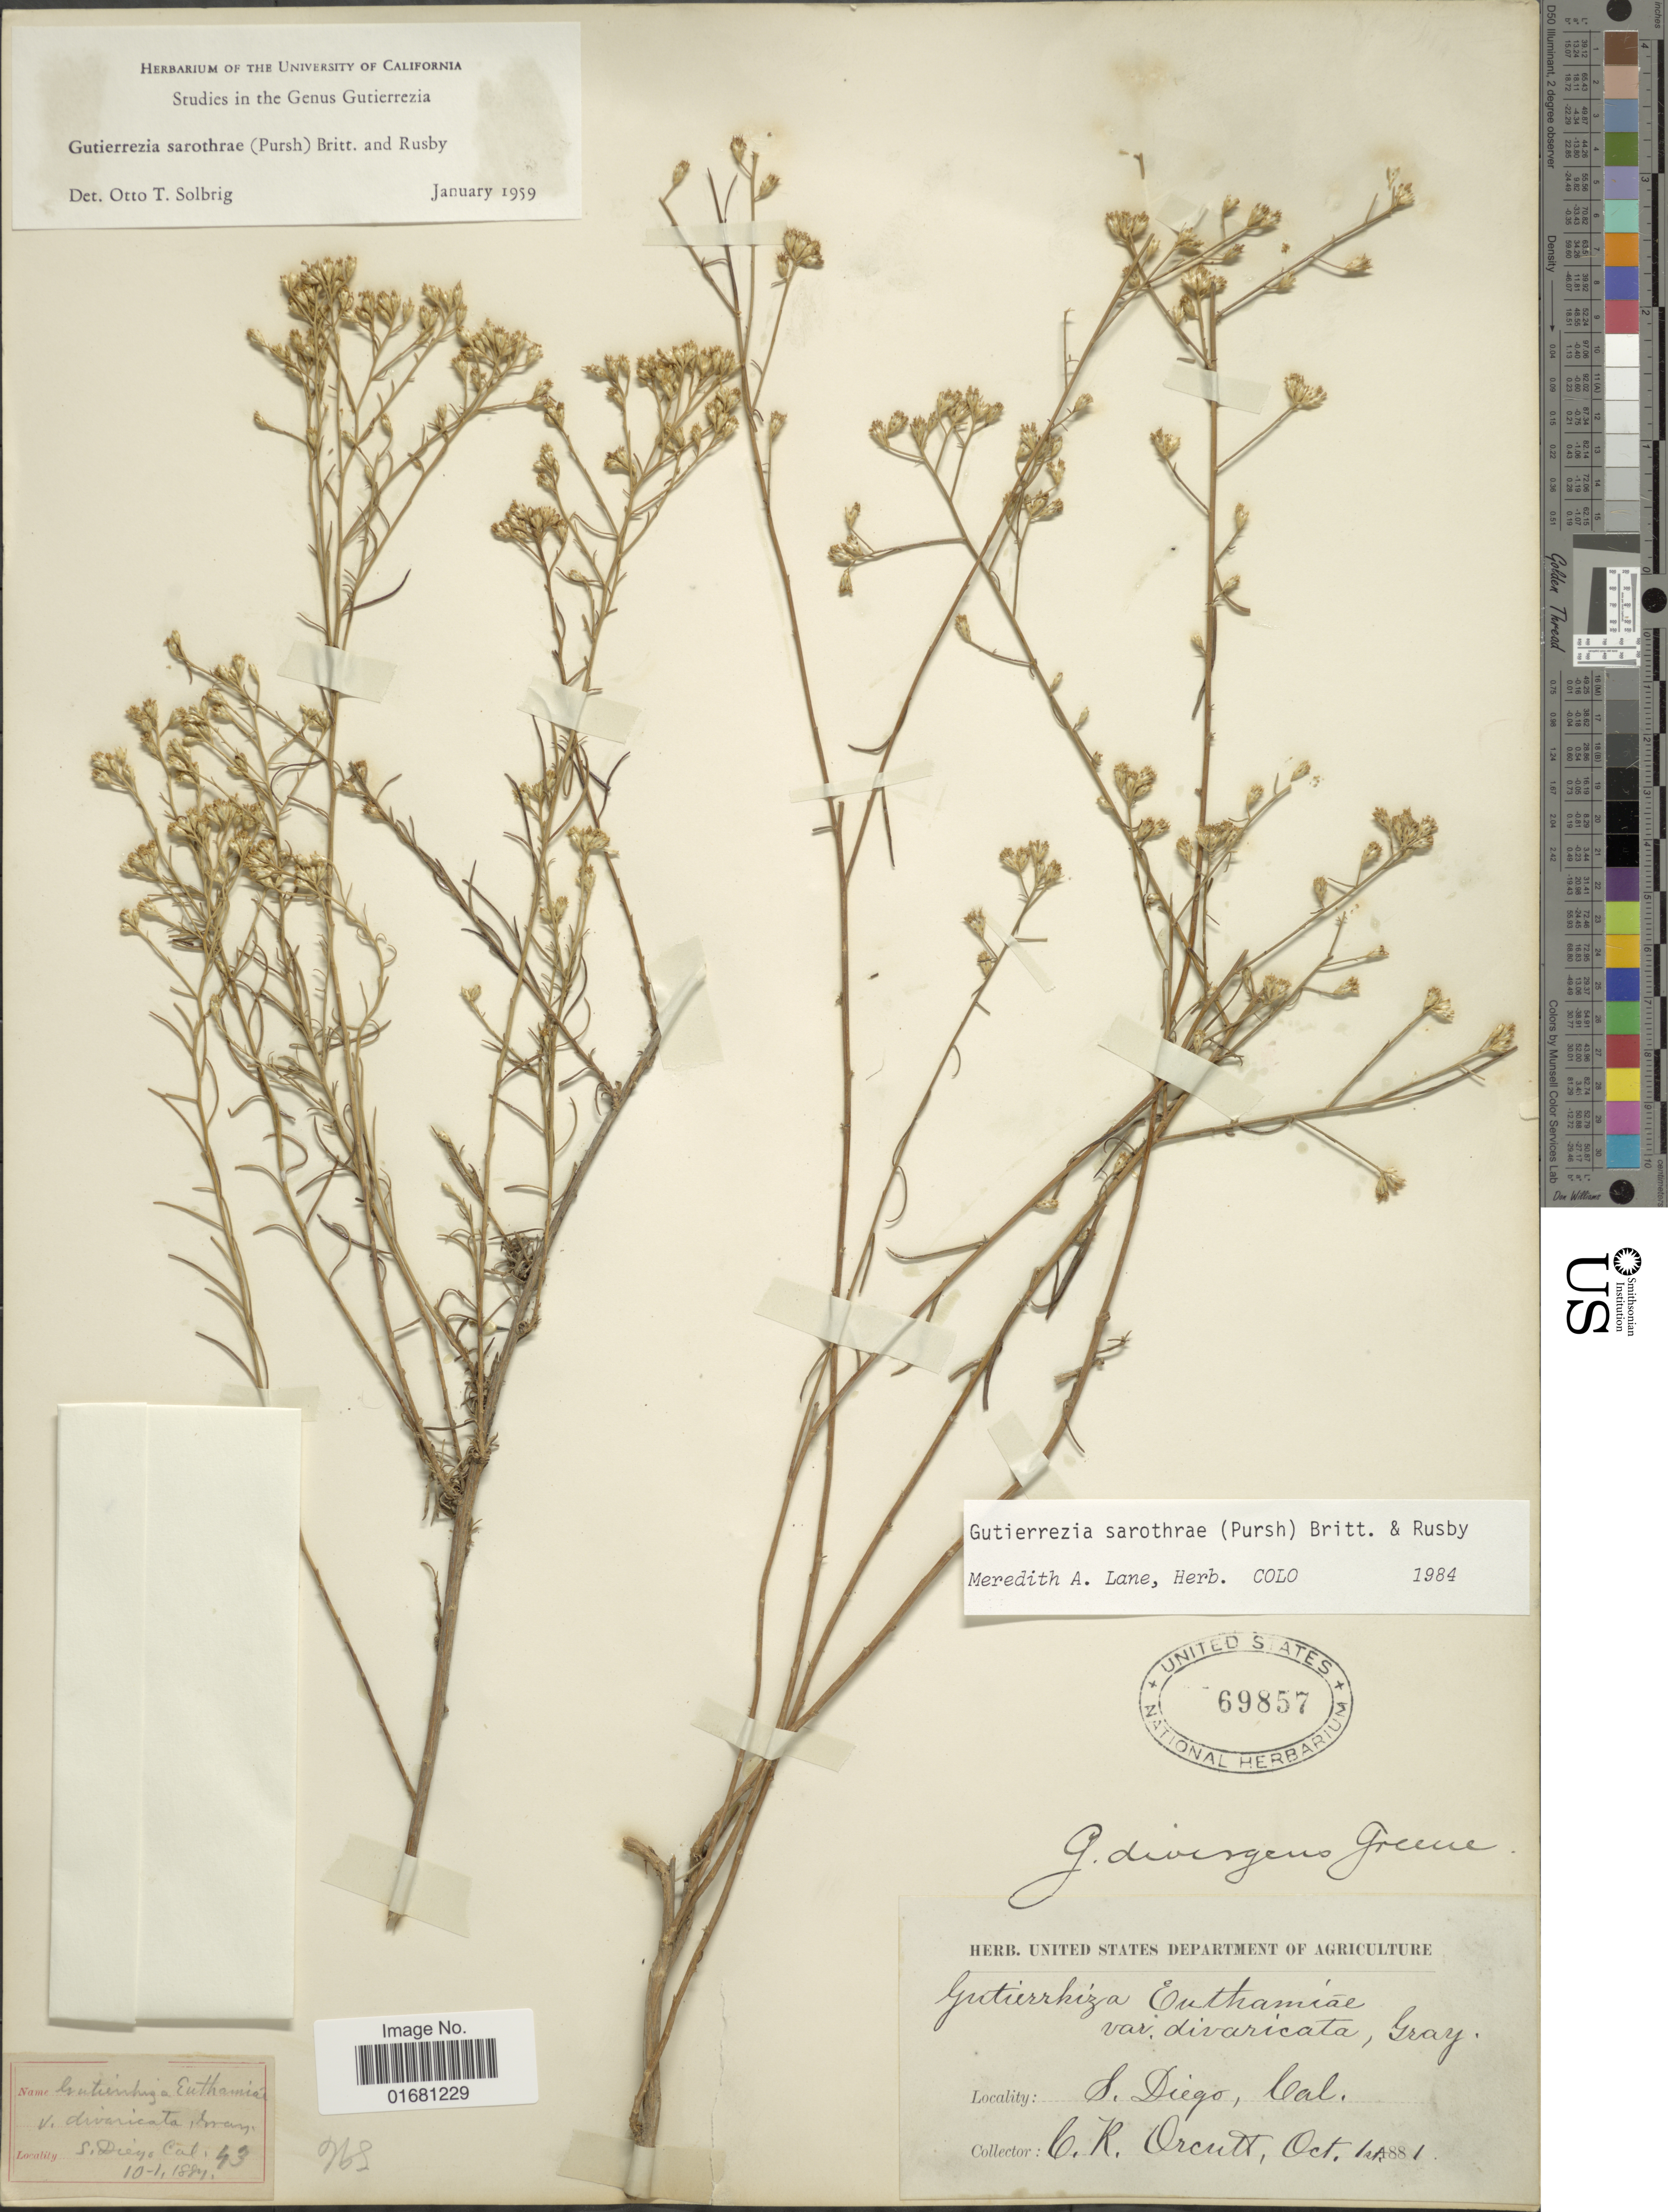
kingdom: Plantae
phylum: Tracheophyta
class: Magnoliopsida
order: Asterales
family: Asteraceae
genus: Gutierrezia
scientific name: Gutierrezia sarothrae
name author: (Pursh) Britton & Rusby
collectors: C. R. Orcutt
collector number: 43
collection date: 1881-10-01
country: United States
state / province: California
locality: S. Diego, Cal.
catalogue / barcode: US 69857